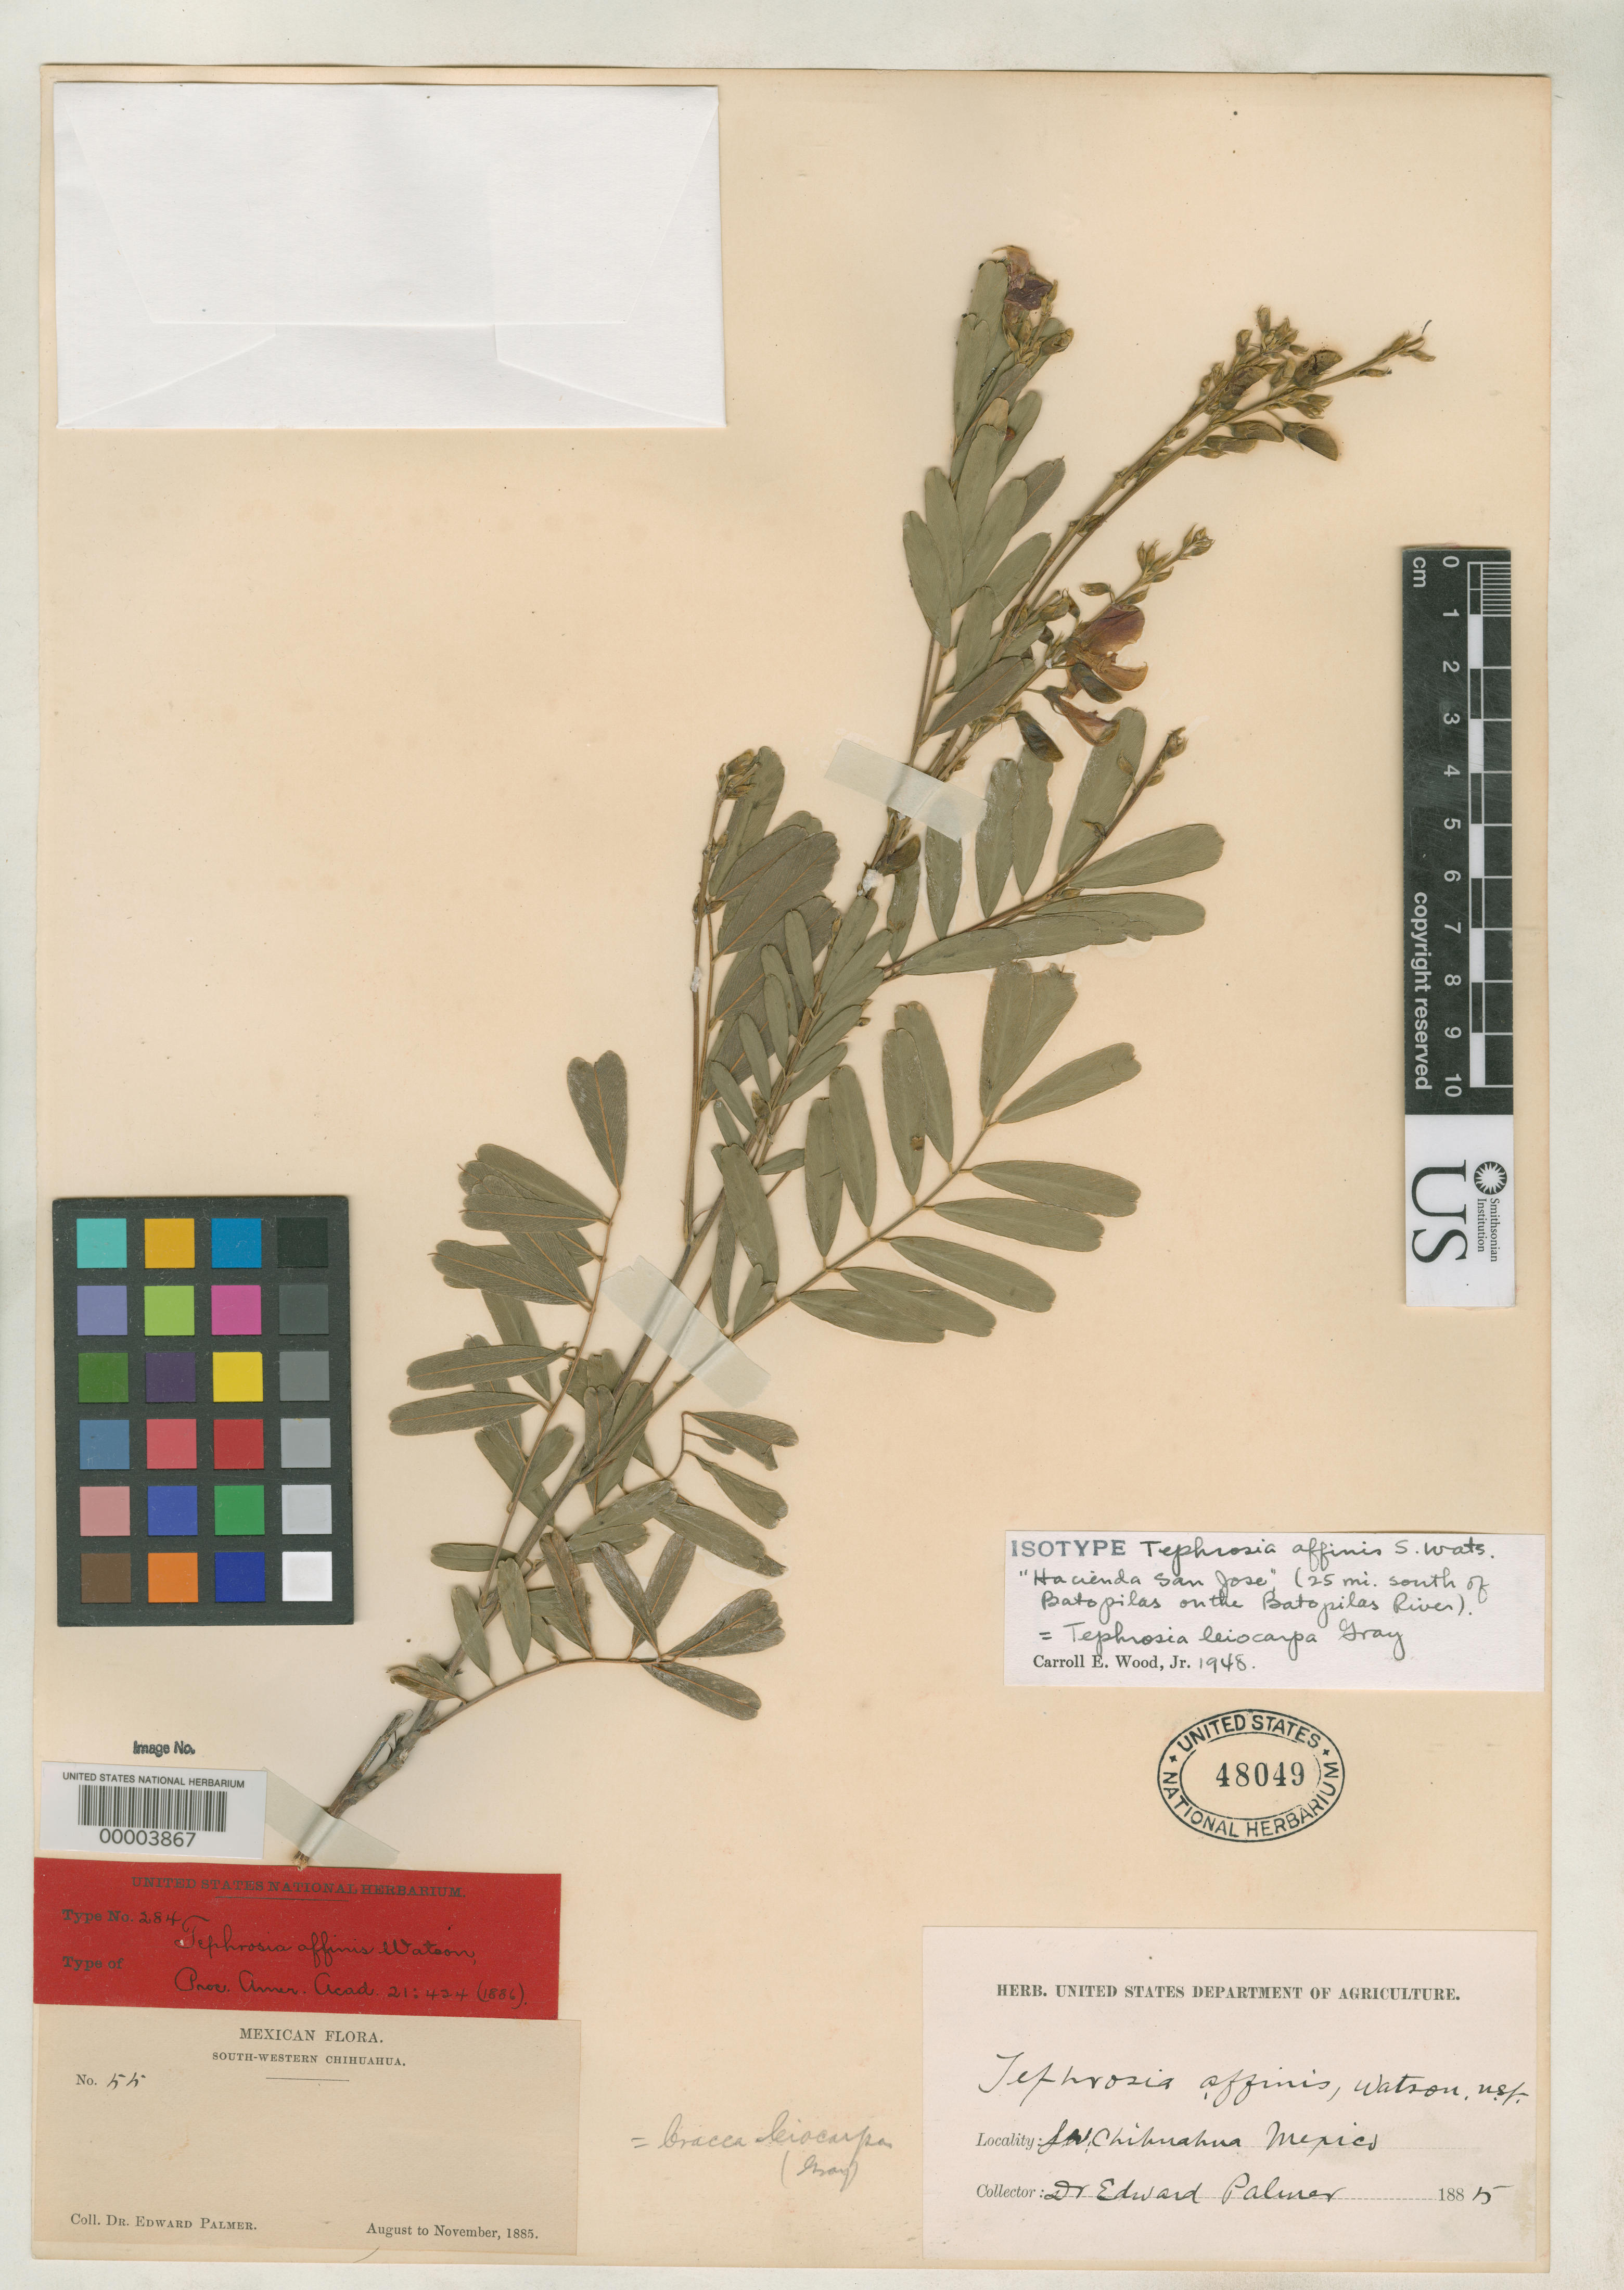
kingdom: Plantae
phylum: Tracheophyta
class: Magnoliopsida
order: Fabales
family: Fabaceae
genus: Tephrosia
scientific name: Tephrosia affinis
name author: S. Watson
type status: Isotype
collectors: E. Palmer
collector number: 55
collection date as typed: Aug 1885 to -- Nov 1885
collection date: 1885-08/1885-11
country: Mexico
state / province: Chihuahua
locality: Hacienda San Jose.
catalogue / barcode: US 48049